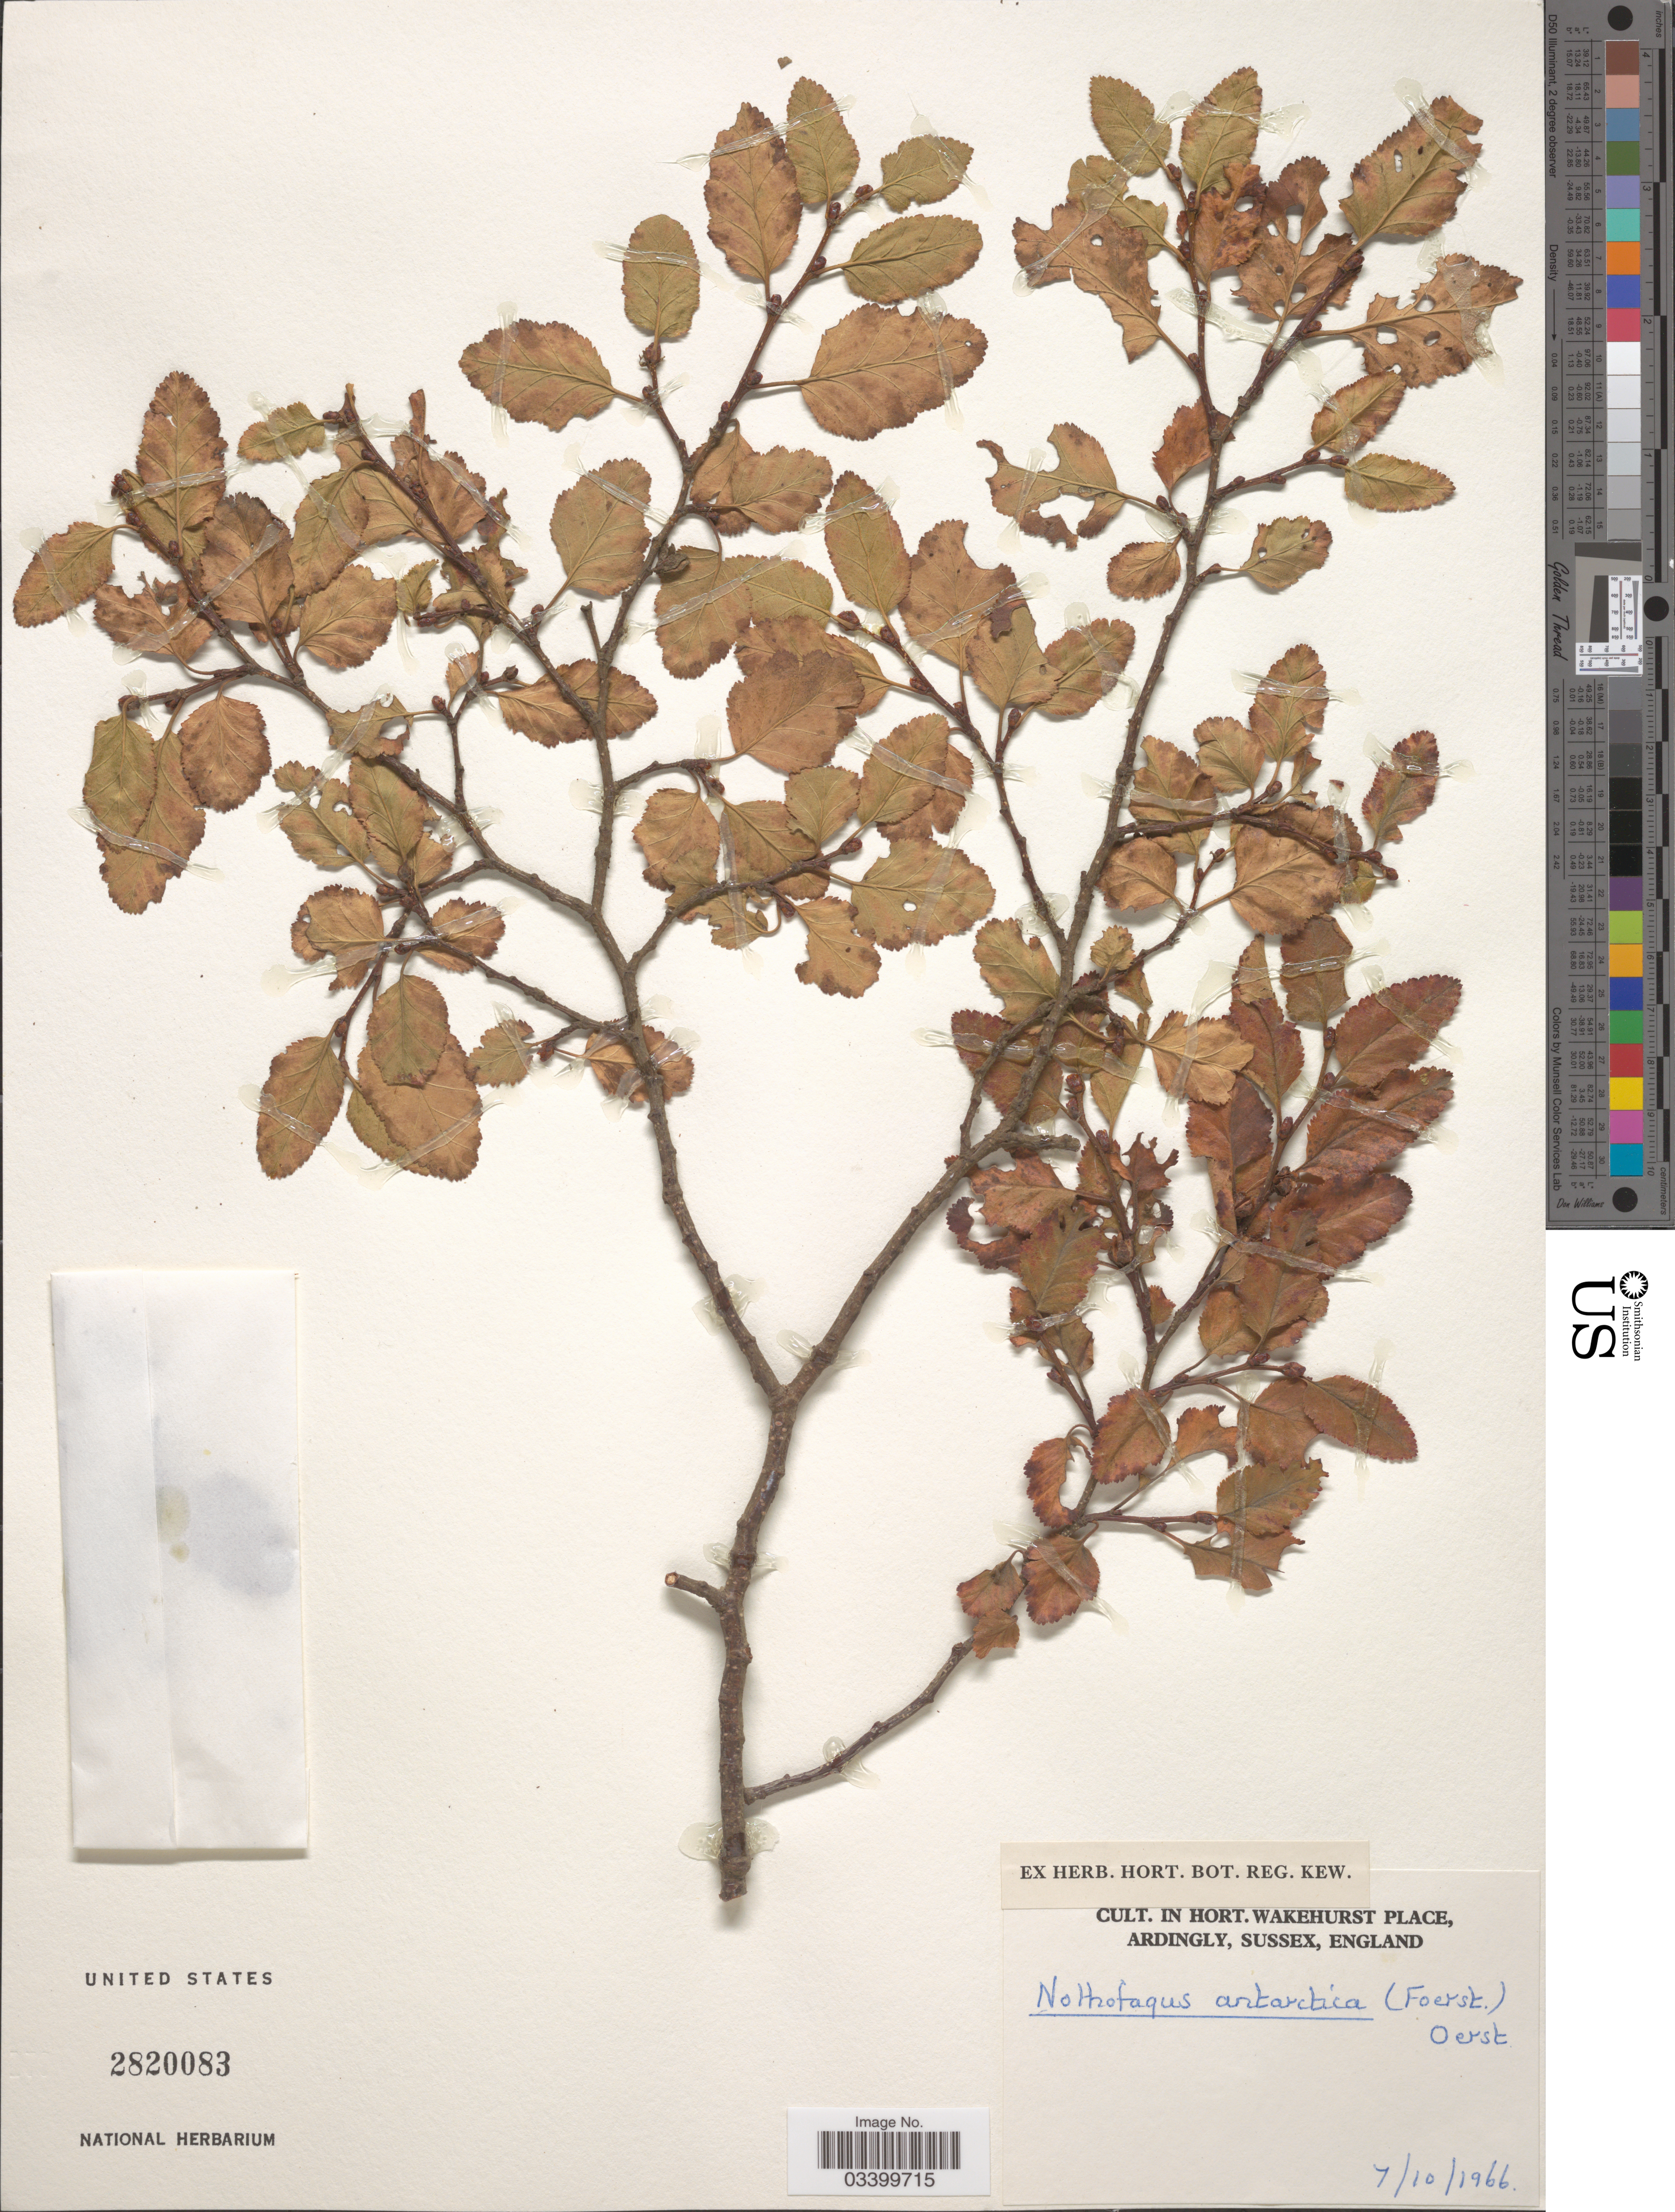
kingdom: Plantae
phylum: Tracheophyta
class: Magnoliopsida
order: Fagales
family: Nothofagaceae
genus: Nothofagus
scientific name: Nothofagus antarctica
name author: (G. Forst.) Oerst.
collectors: Ex herb. Hort. Bot. Reg. Kew.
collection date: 1966-10-07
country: United Kingdom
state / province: England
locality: In Hort. Wakehurst Place, Ardingly, Sussex.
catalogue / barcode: US 2820083